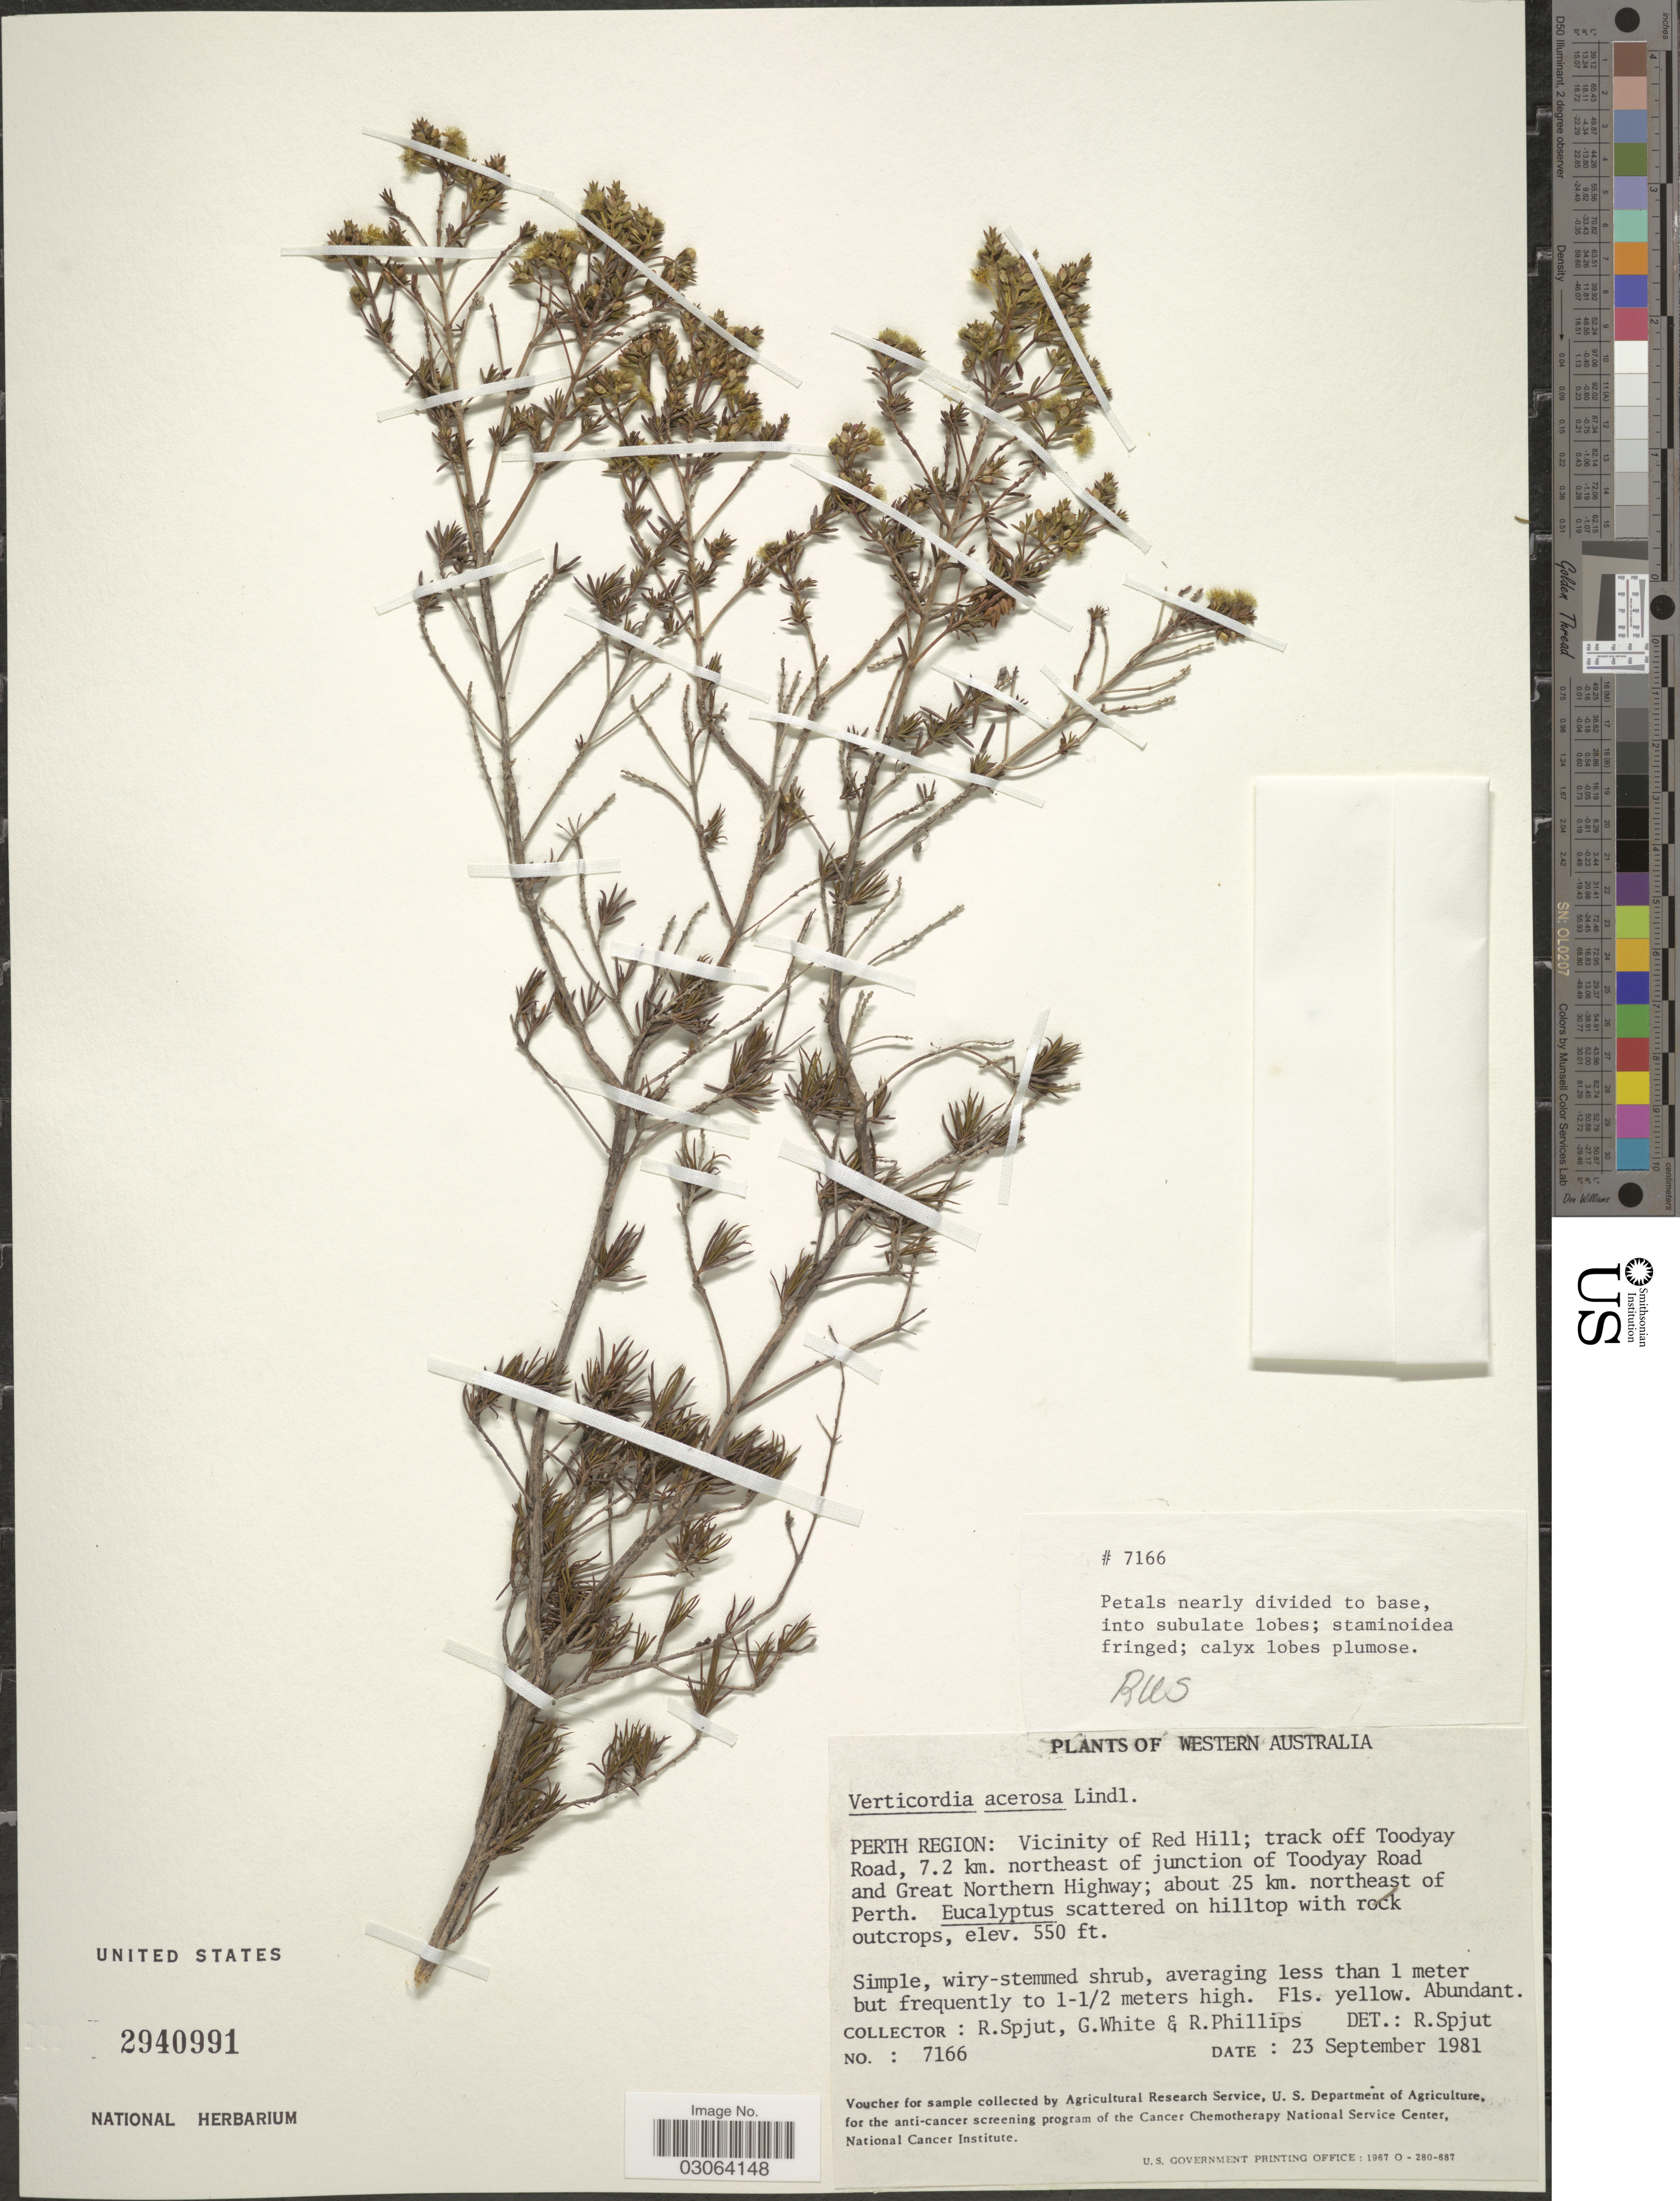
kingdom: Plantae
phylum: Tracheophyta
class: Magnoliopsida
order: Myrtales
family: Myrtaceae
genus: Verticordia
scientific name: Verticordia acerosa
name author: Lindl.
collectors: R. Spjut, G. White & R. Phillips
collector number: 7166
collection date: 1981-09-23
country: Australia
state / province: Western Australia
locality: Perth Region: Vicinity of Red Hill; track off Toodyay Road, 7.2 km northeast of junction of Toodyay Road and Great Northern Highway; about 25 km. northeast of Perth.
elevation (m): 168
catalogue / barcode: US 2940991